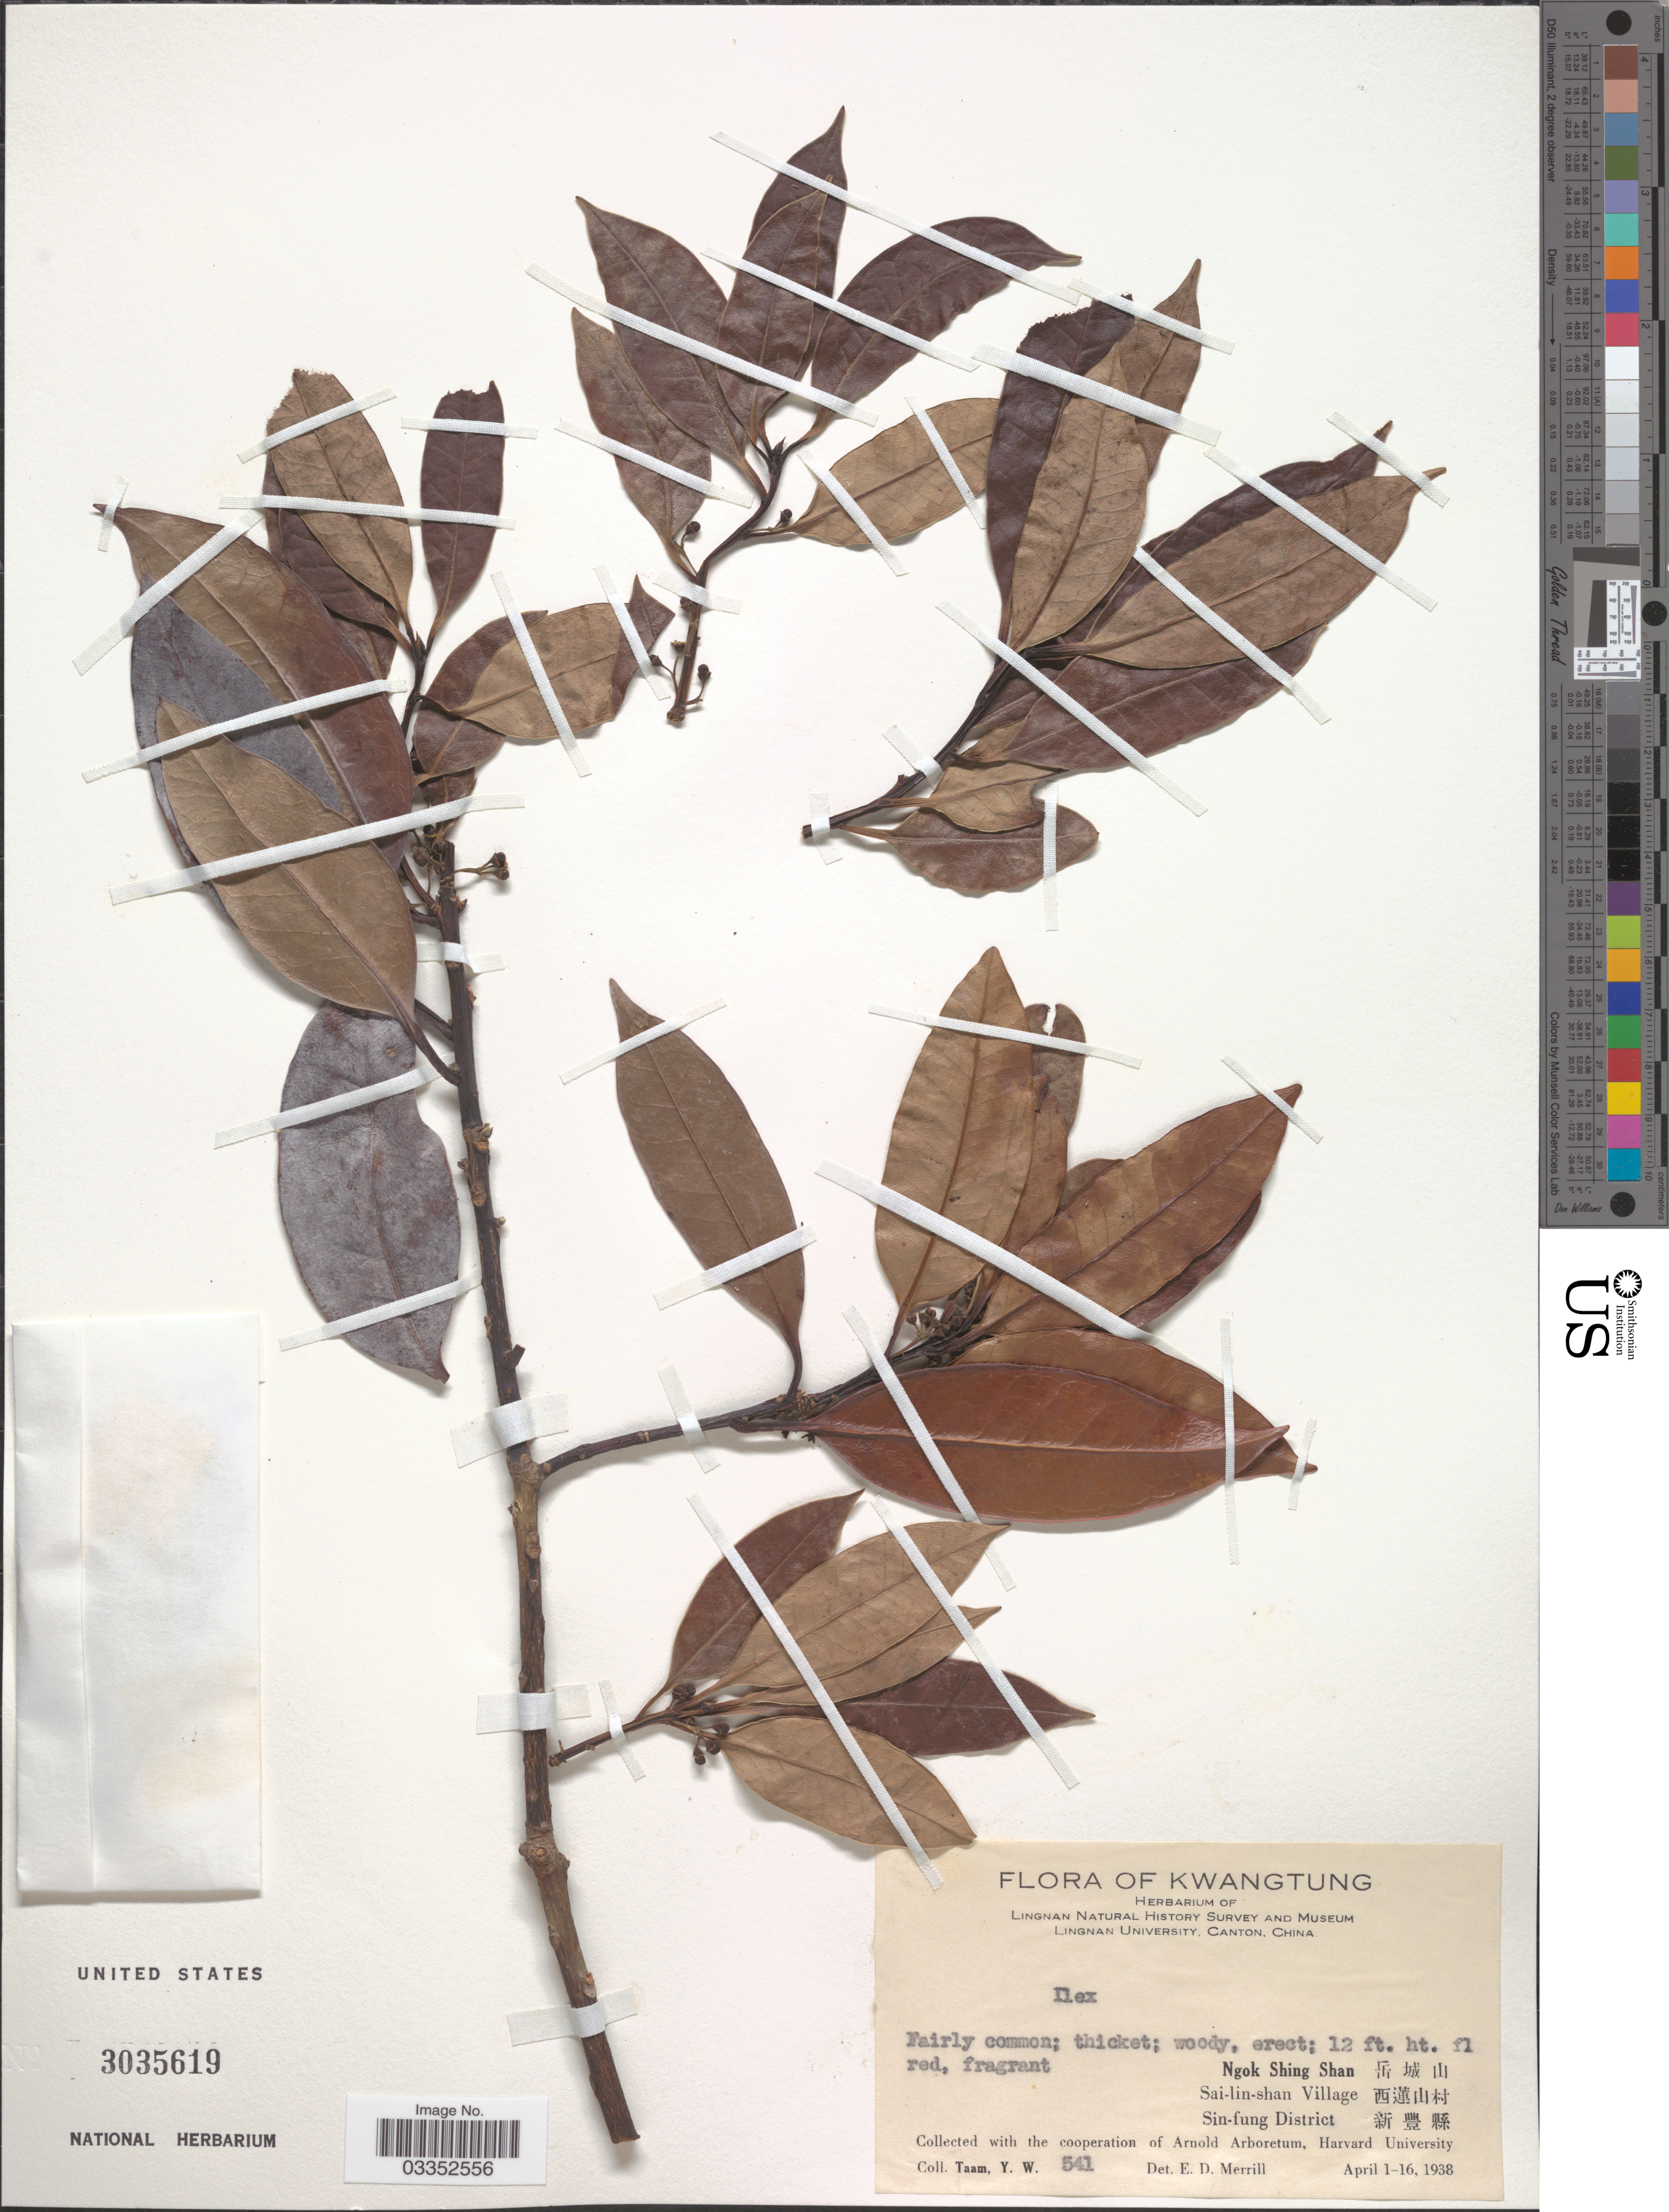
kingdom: Plantae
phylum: Tracheophyta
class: Magnoliopsida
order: Aquifoliales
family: Aquifoliaceae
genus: Ilex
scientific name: Ilex sp.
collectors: Y. W. Taam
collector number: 541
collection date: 1938-04-01/1938-04-16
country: China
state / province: Guangdong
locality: Kwangtung, Ngok Shing Shan X, Sai-lin-shan Village X, Sin-fung District X.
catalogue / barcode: US 3035619